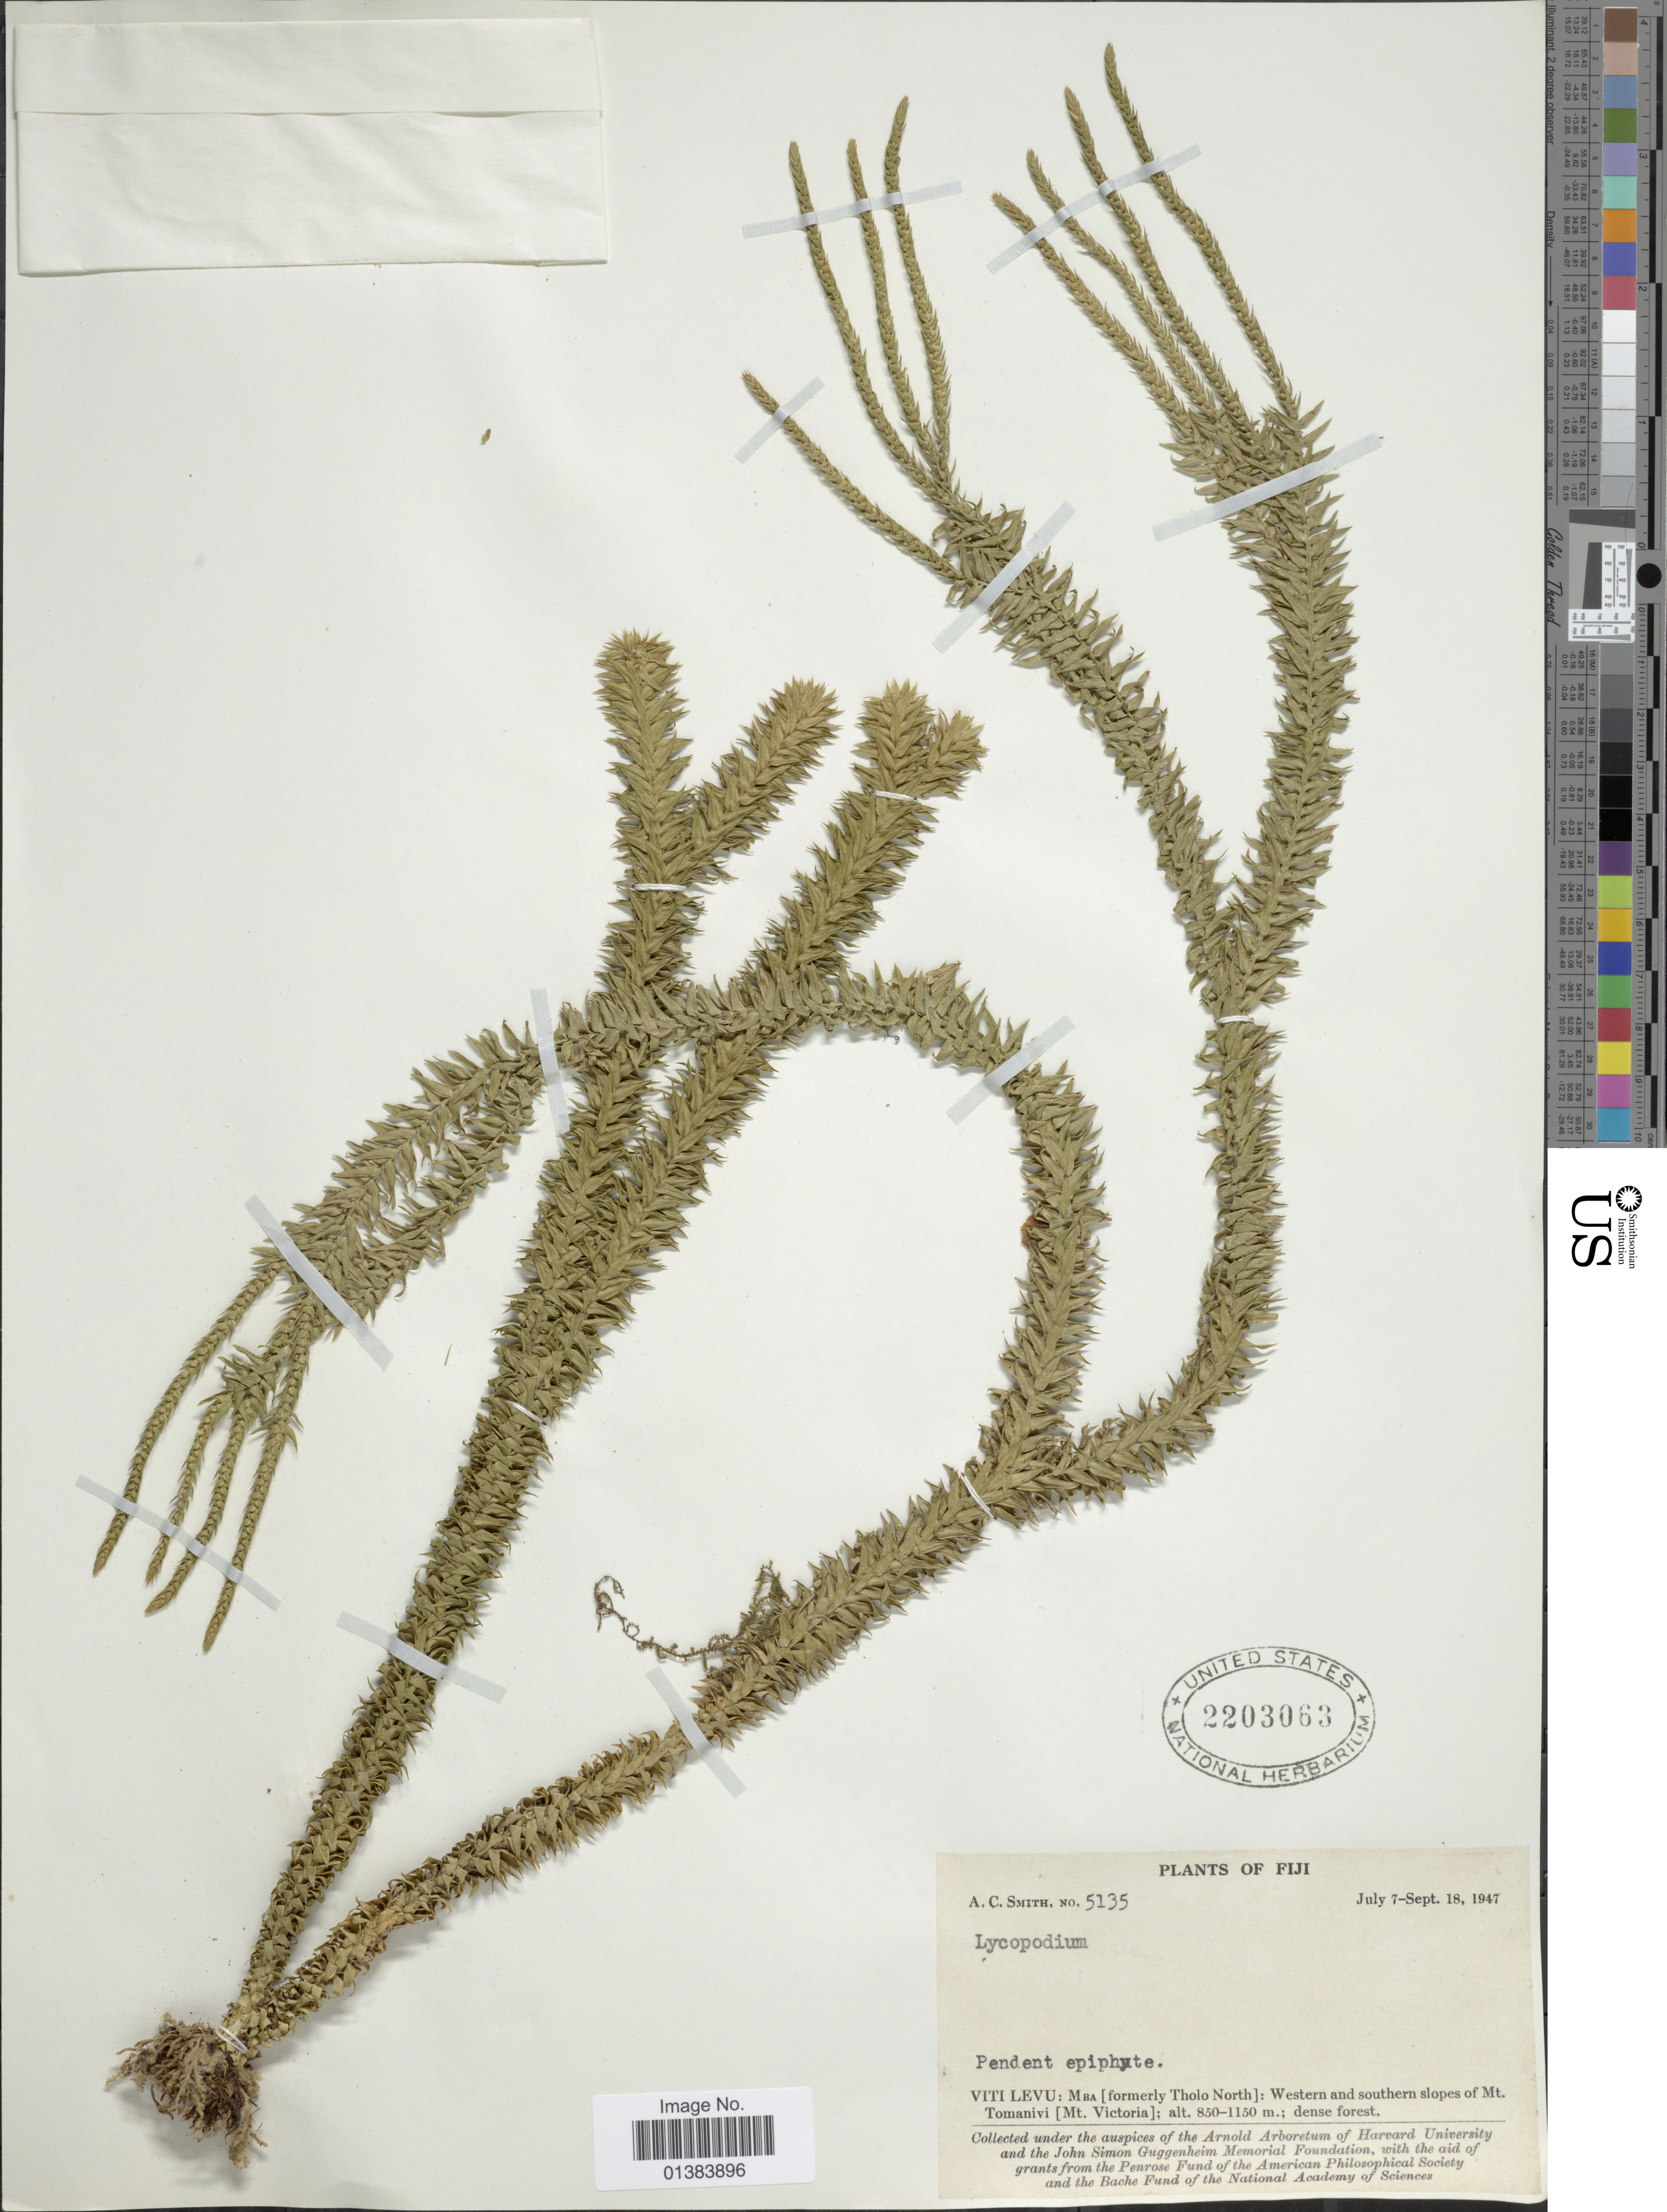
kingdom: Plantae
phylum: Tracheophyta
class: Lycopodiopsida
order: Lycopodiales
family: Lycopodiaceae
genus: Phlegmariurus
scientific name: Phlegmariurus foliosus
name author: (Copel.) A. R. Field & Bostock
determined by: Field, A. R.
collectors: A. C. Smith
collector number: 5135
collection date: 1947-07-07/1947-09-18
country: Fiji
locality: Viti Levu: Mba [formerly Tholo North]: Western and southern slopes of Mt. Tomanivi [Mt. Victoria]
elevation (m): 850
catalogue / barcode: US 2203063